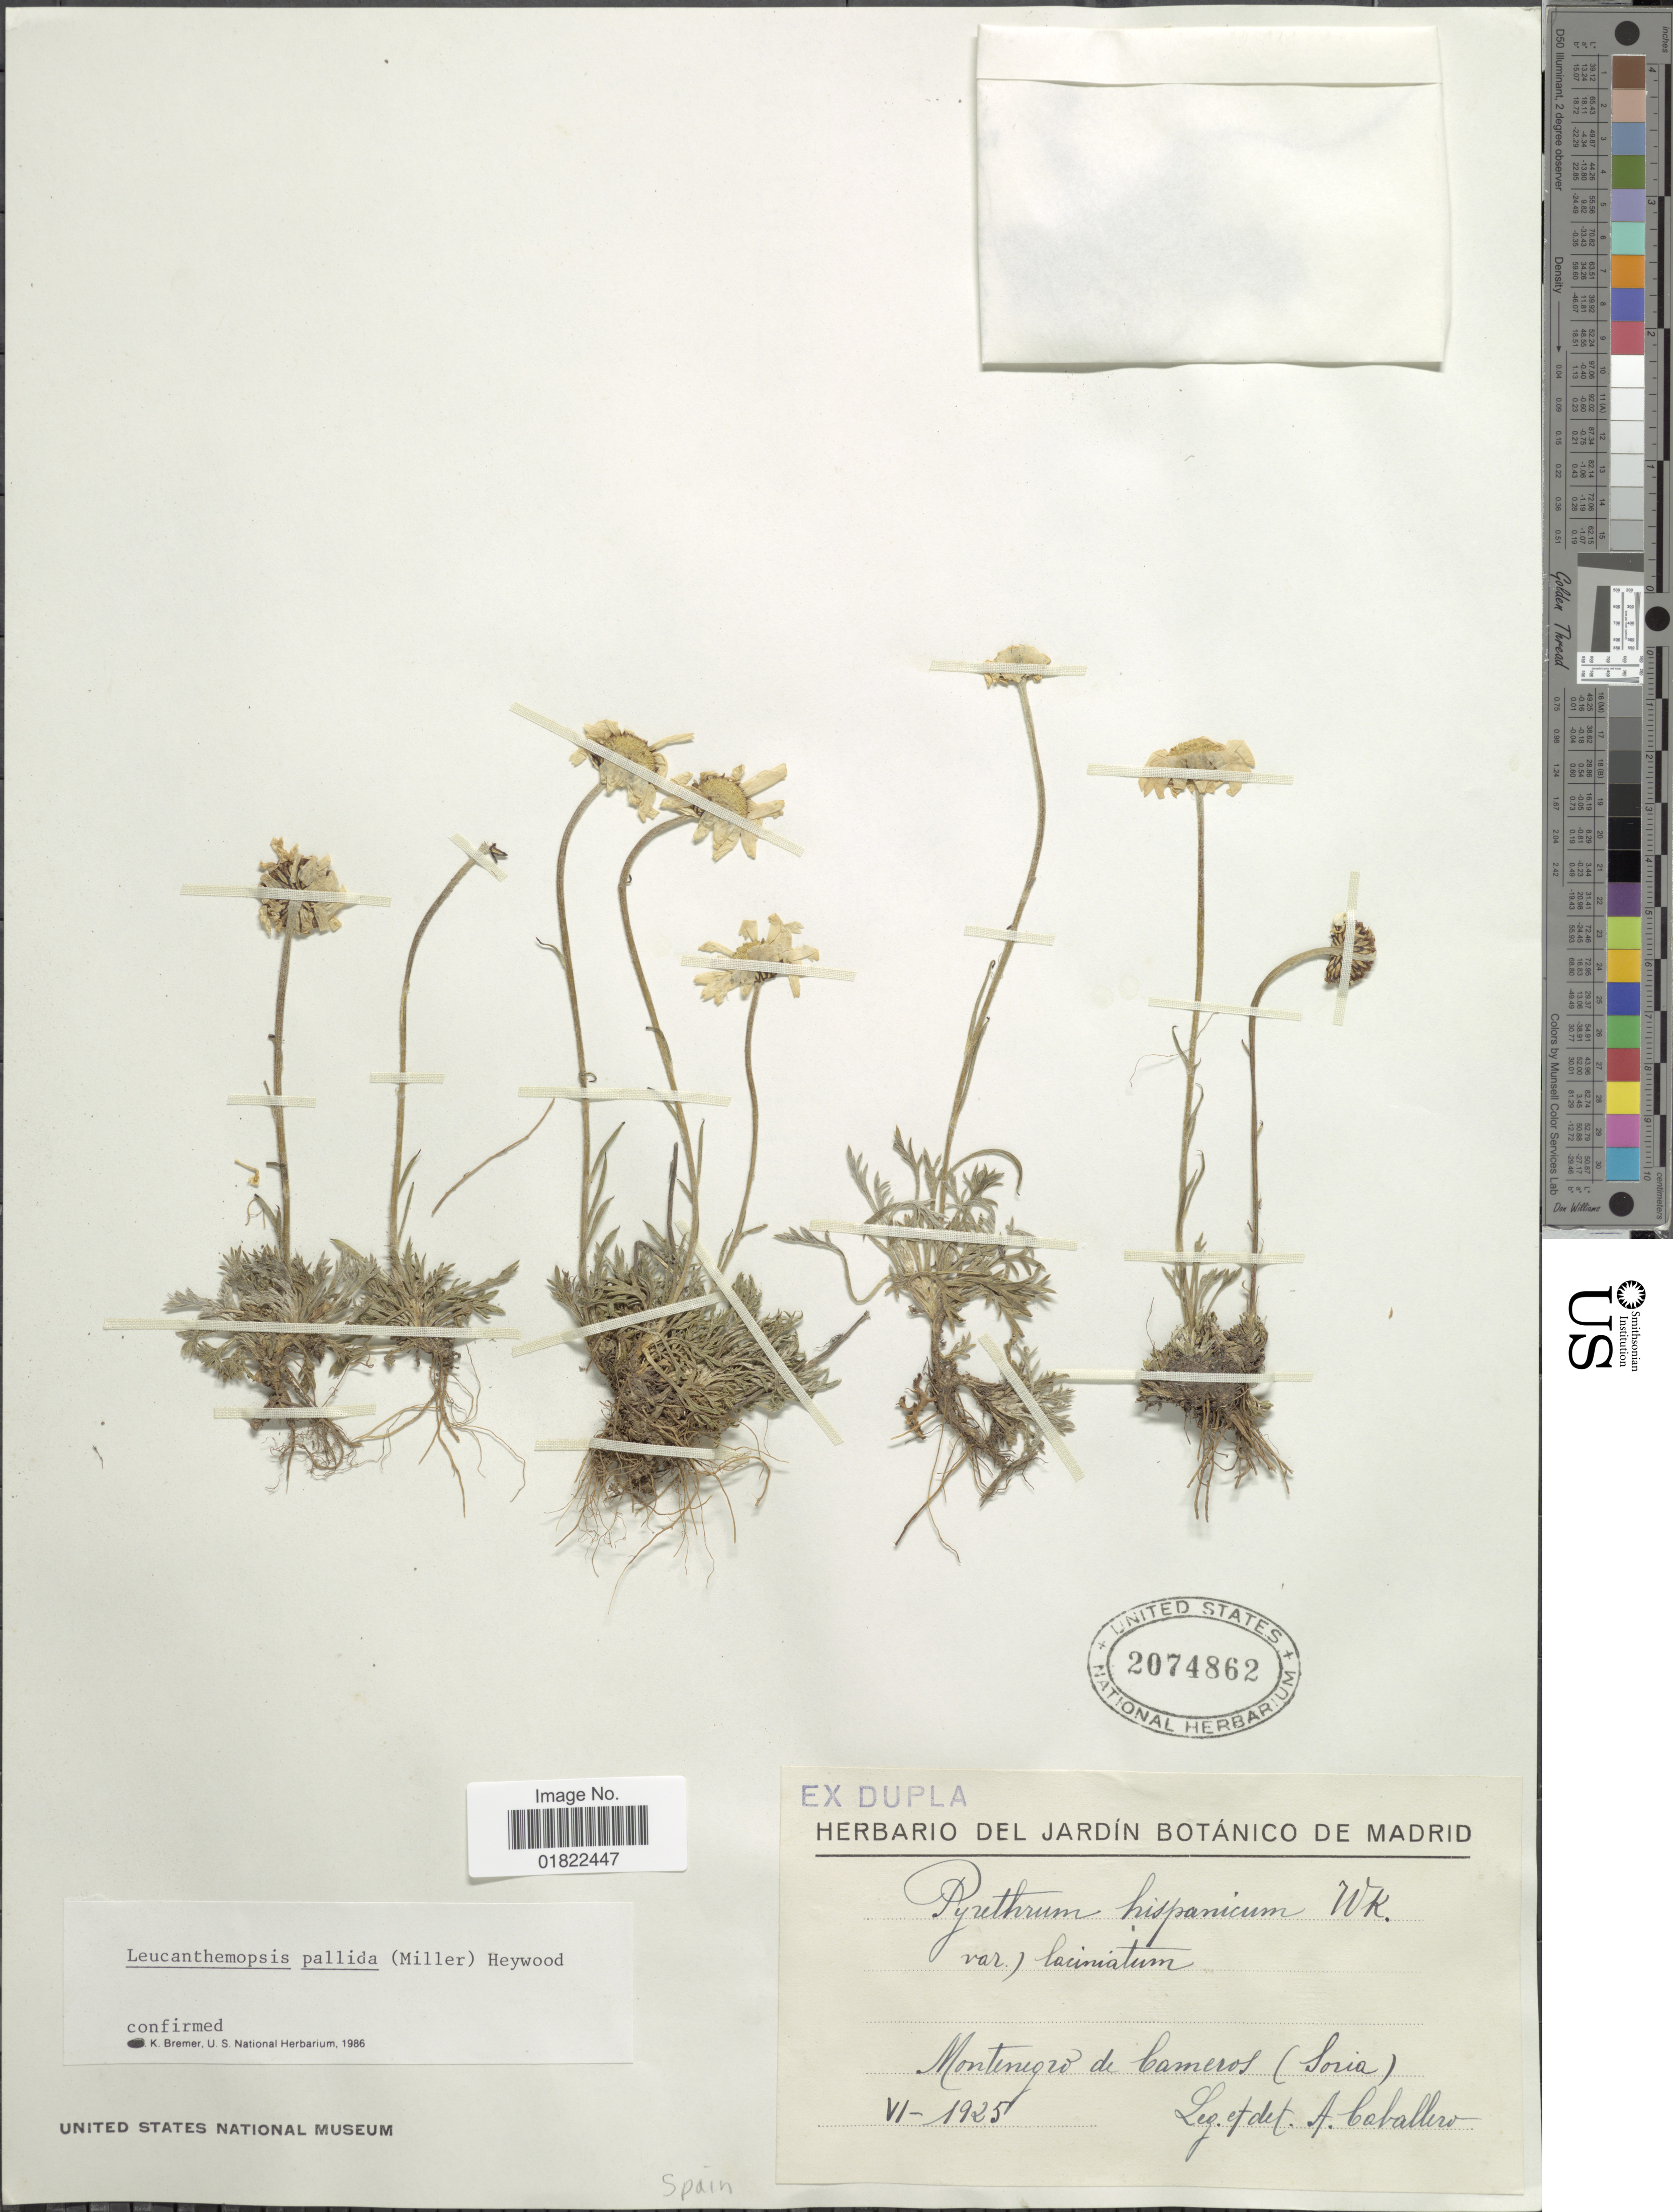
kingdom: Plantae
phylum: Tracheophyta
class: Magnoliopsida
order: Asterales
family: Asteraceae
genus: Leucanthemopsis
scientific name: Leucanthemopsis pallida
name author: Heywood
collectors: A. Caballero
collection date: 1925-04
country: Spain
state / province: Castilla y León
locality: Montenegro de Cameros (Soria)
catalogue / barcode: US 2074862